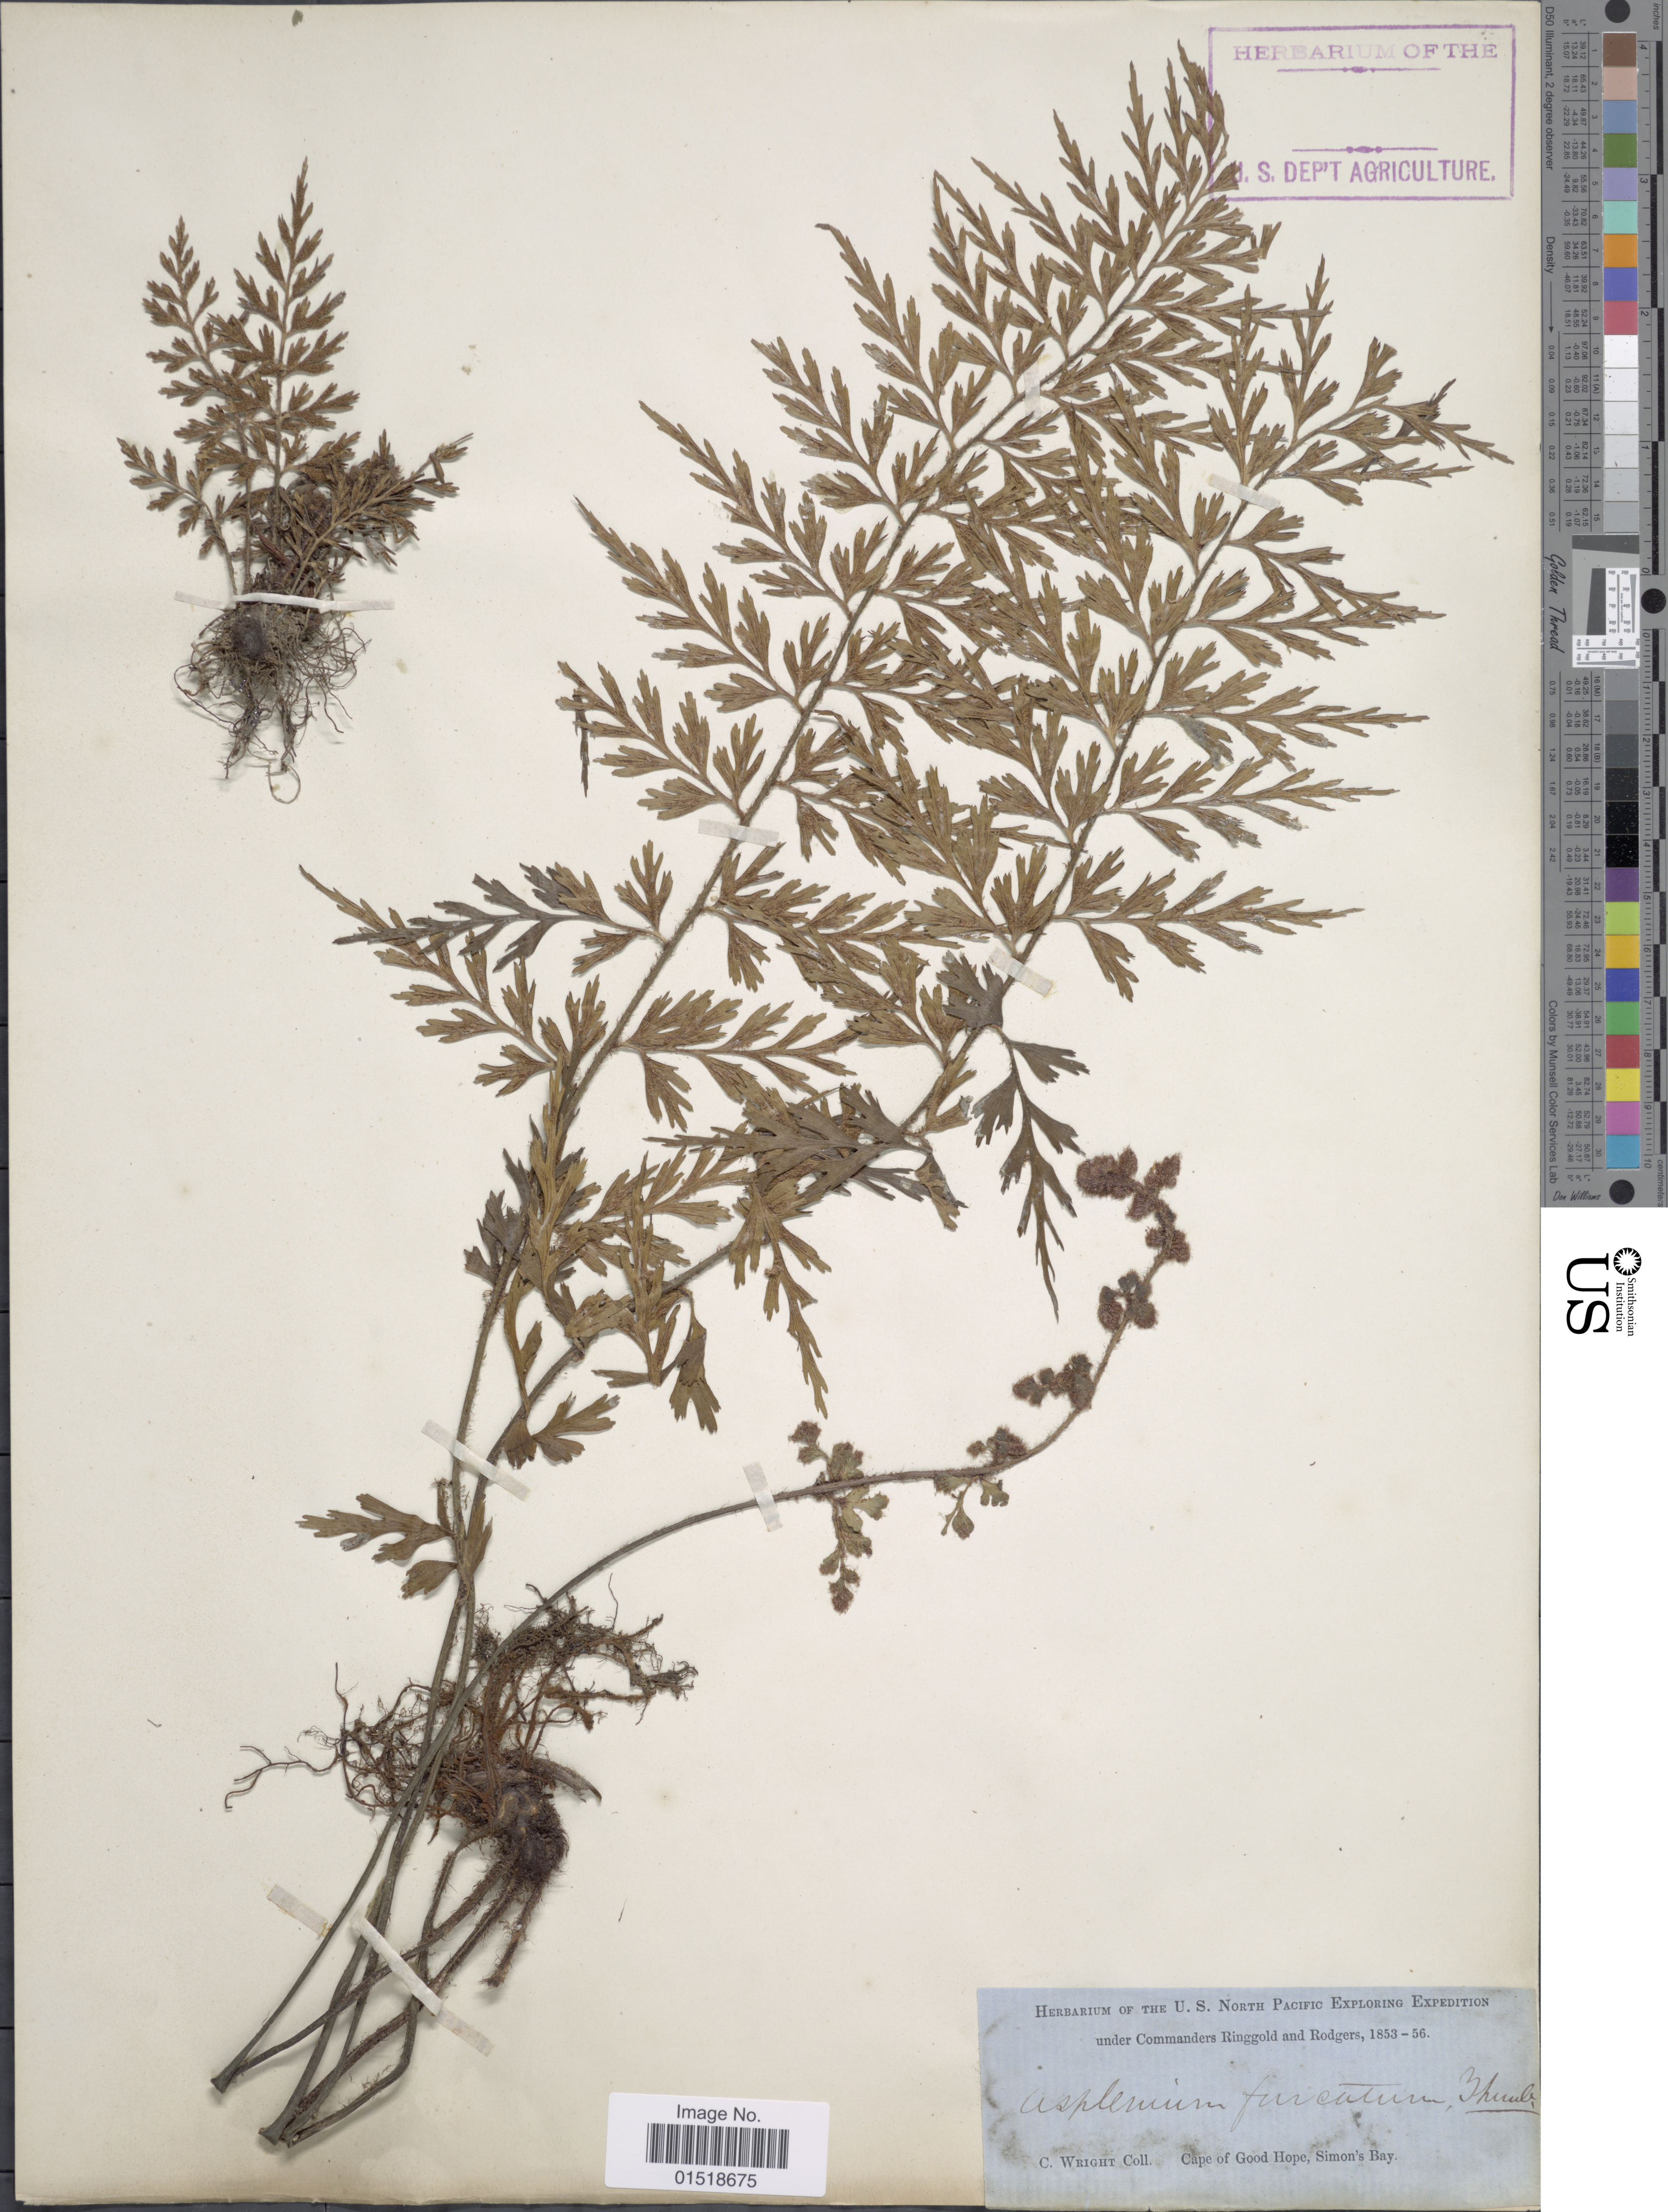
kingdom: Plantae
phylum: Tracheophyta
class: Polypodiopsida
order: Polypodiales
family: Aspleniaceae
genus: Asplenium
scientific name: Asplenium aethiopicum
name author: (Burm. f.) Bech.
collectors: C. Wright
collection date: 1853/1856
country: South Africa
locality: Cape of Good Hope, Simon's Bay.